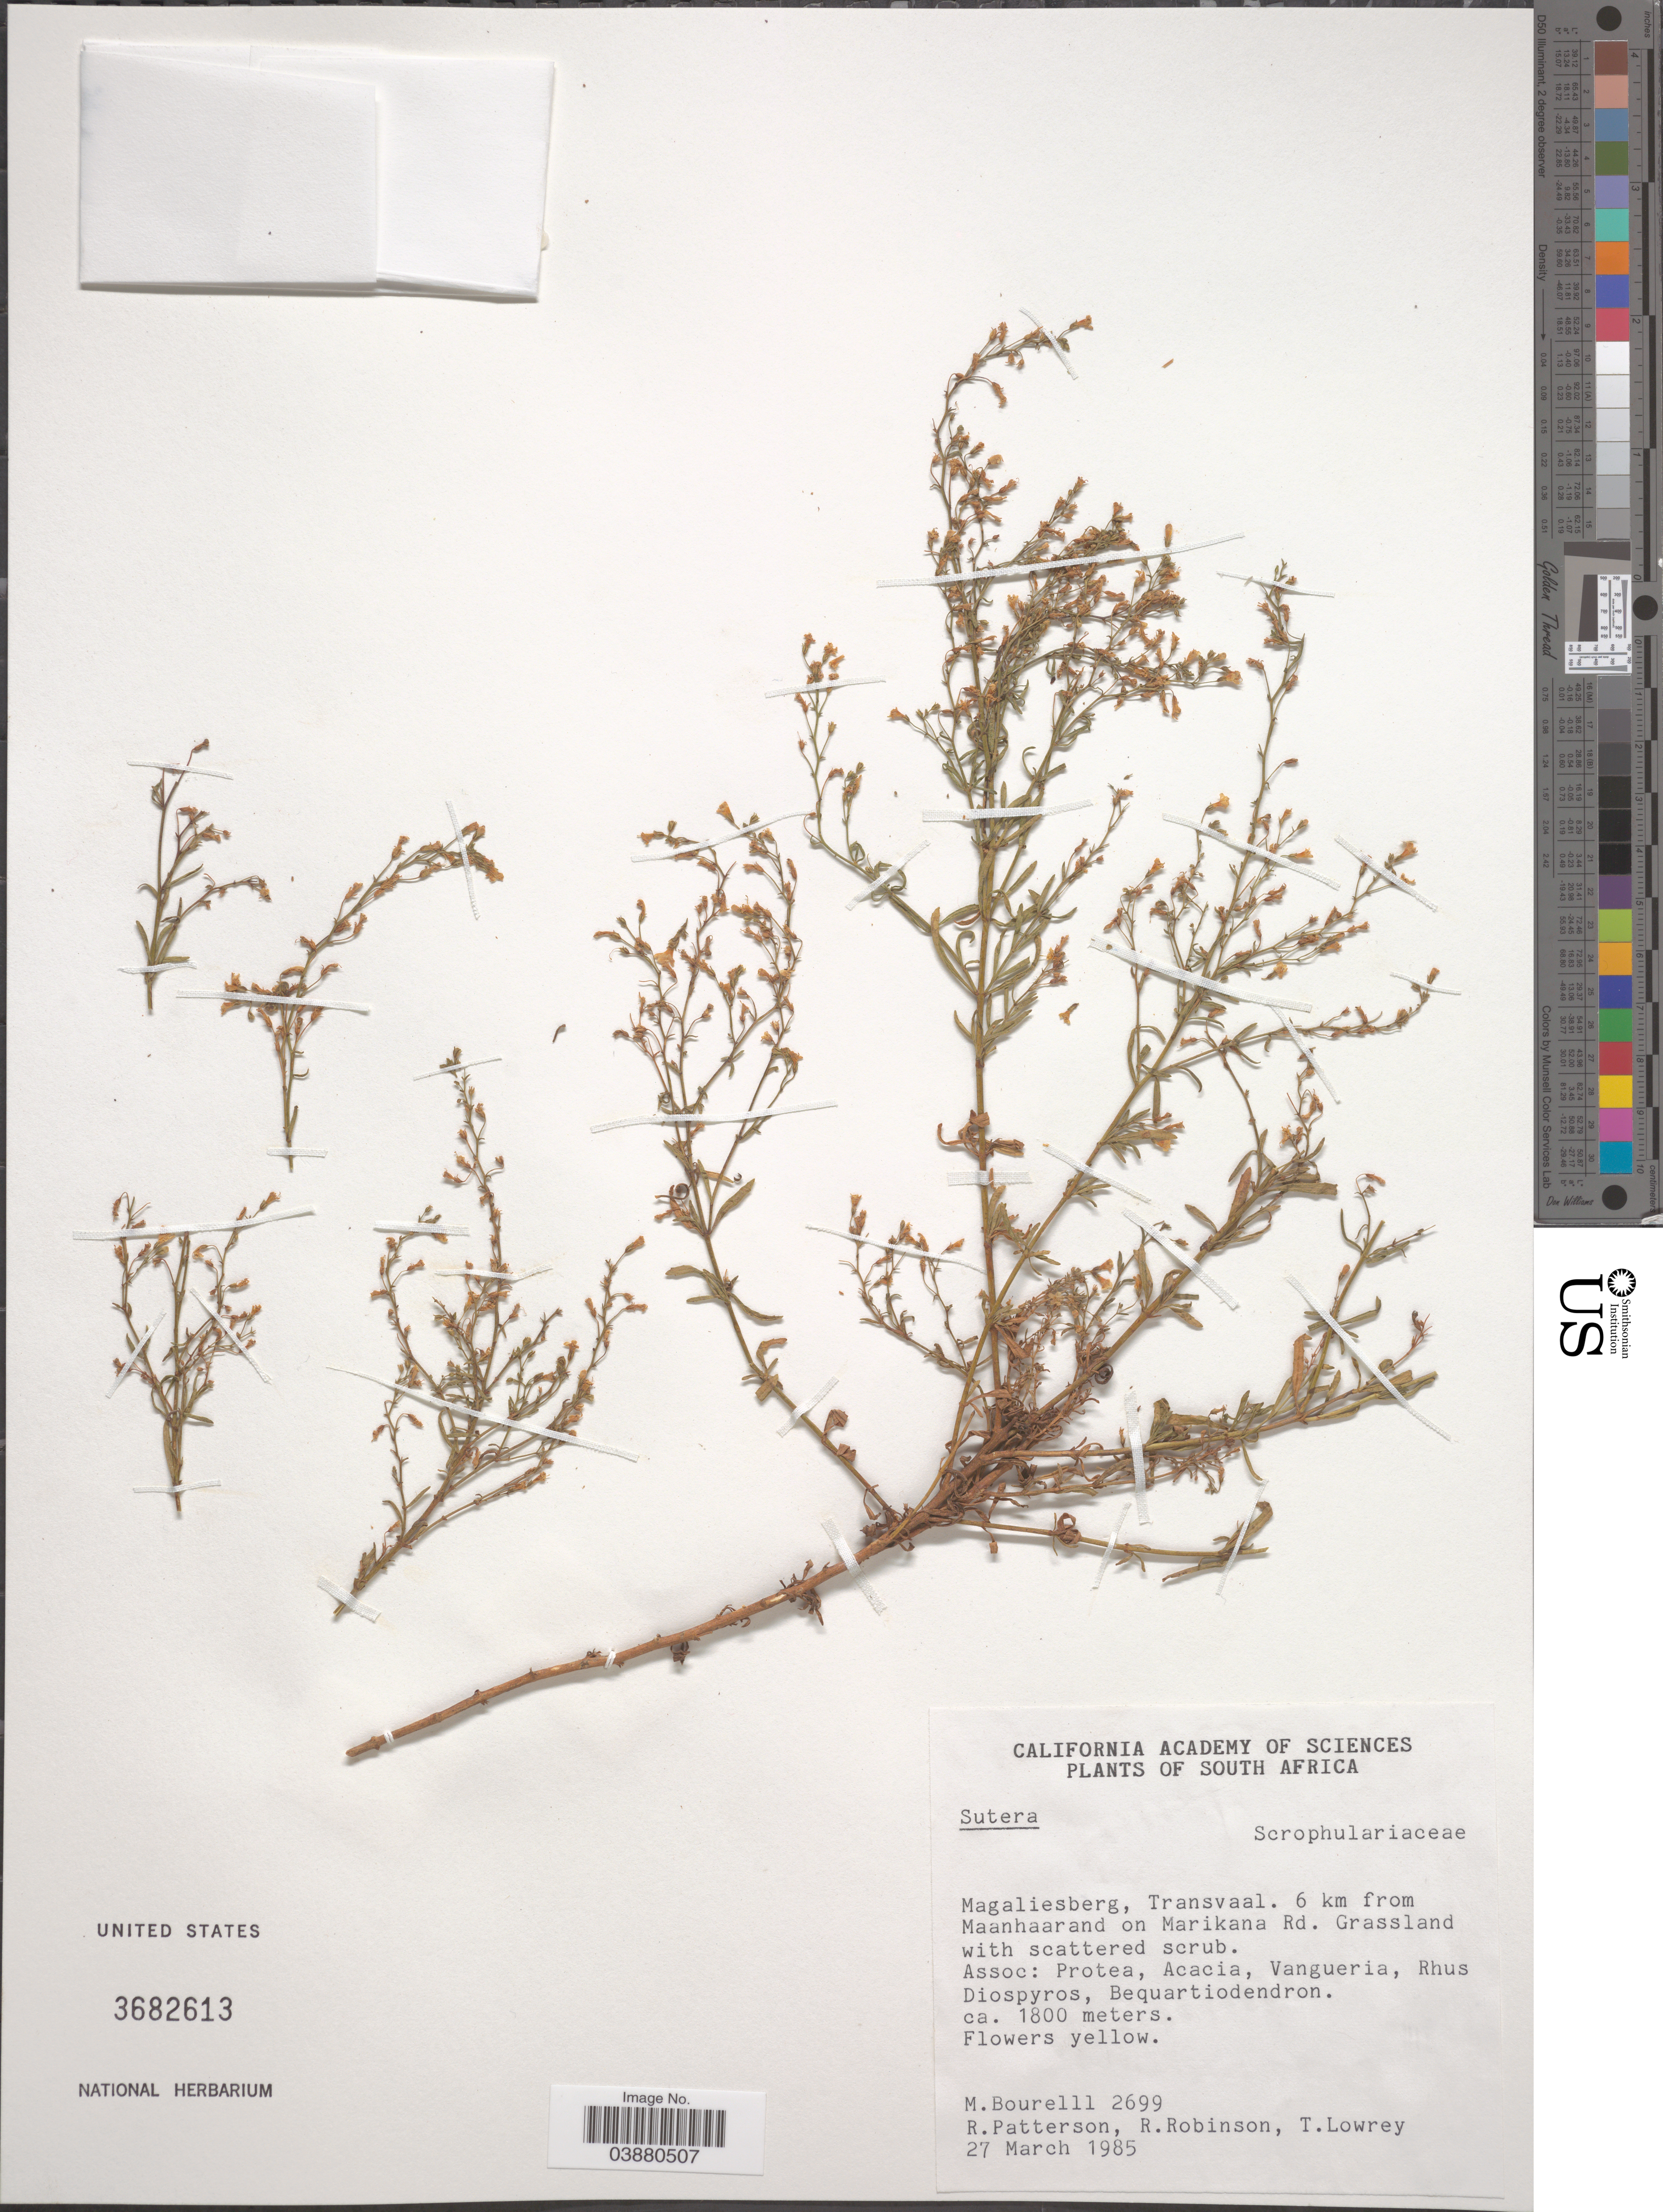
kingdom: Plantae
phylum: Tracheophyta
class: Magnoliopsida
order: Lamiales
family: Scrophulariaceae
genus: Sutera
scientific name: Sutera sp.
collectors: M. Bourell, R. Patterson, R. Robinson & T. Lowrey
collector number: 2699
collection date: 1985-03-27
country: South Africa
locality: Magaliesberg, Transvaal. 6 km from Maangaarand on Marikana Rd.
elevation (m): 1800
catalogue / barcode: US 3682613